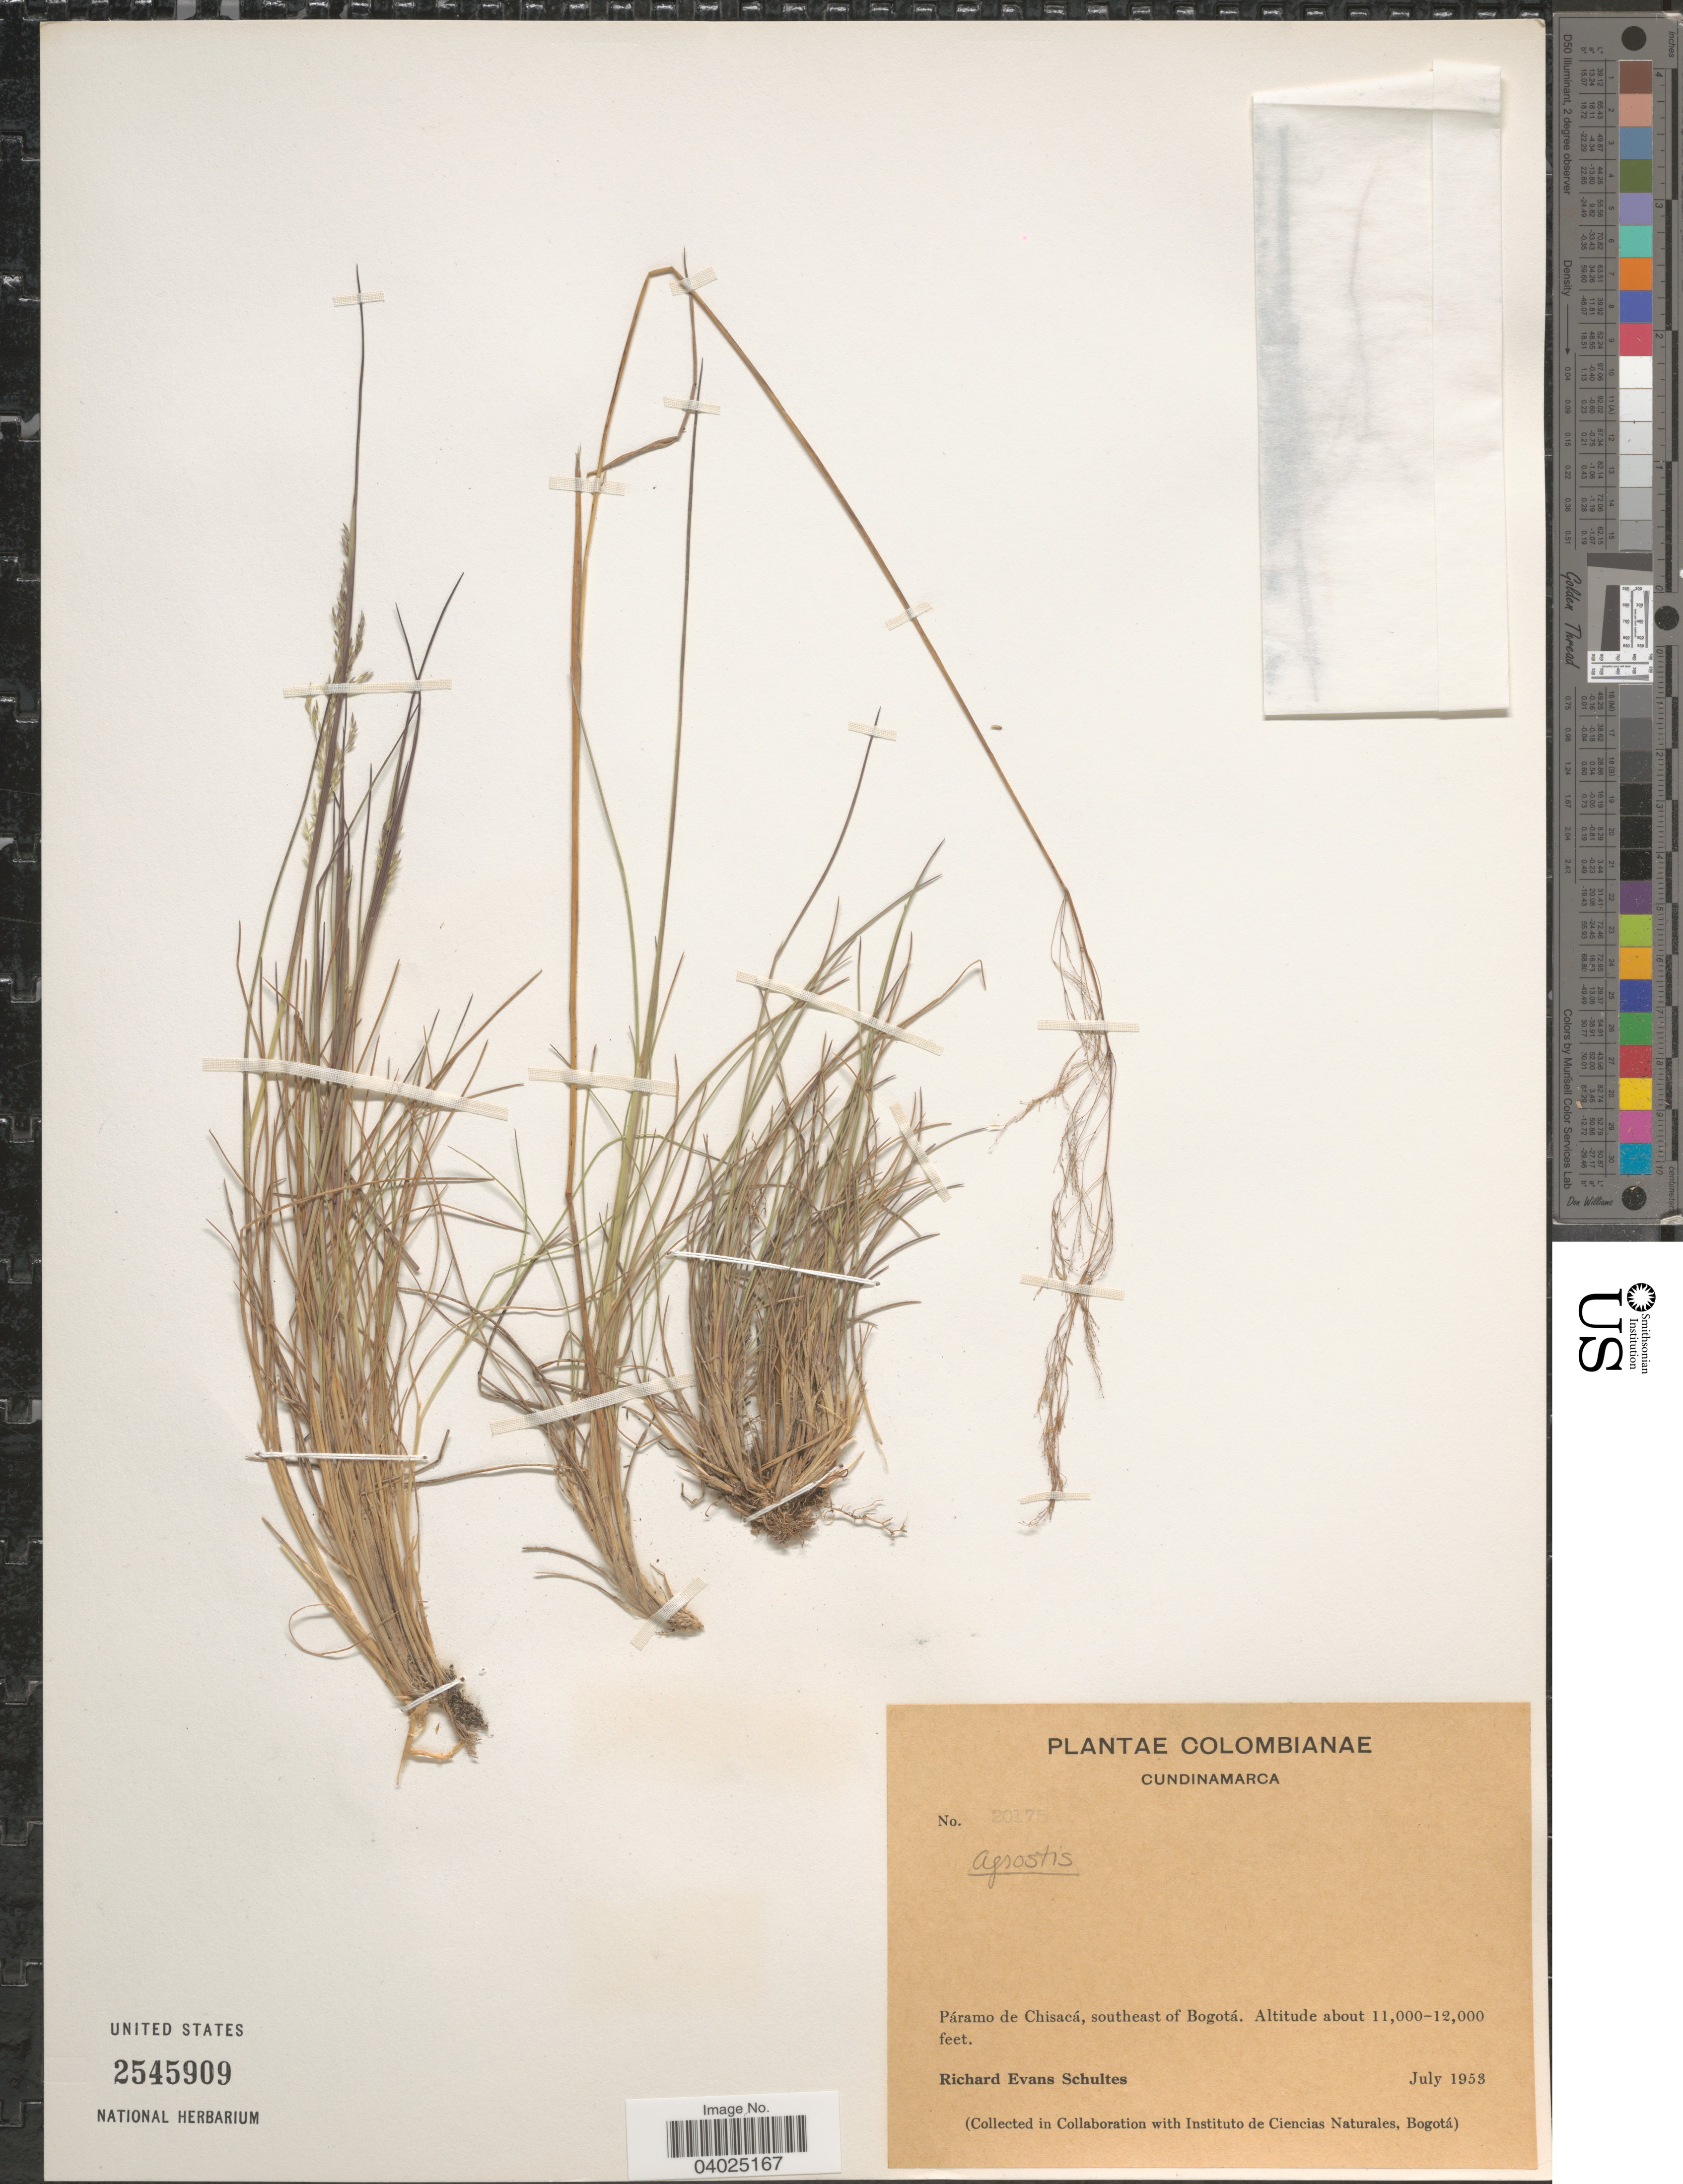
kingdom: Plantae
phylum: Tracheophyta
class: Liliopsida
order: Poales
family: Poaceae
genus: Agrostis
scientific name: Agrostis sp.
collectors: R. E. Schultes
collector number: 20175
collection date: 1953-07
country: Colombia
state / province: Cundinamarca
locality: Páramo de Chisacá, southeast of Bogotá.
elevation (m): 3353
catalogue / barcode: US 2545909